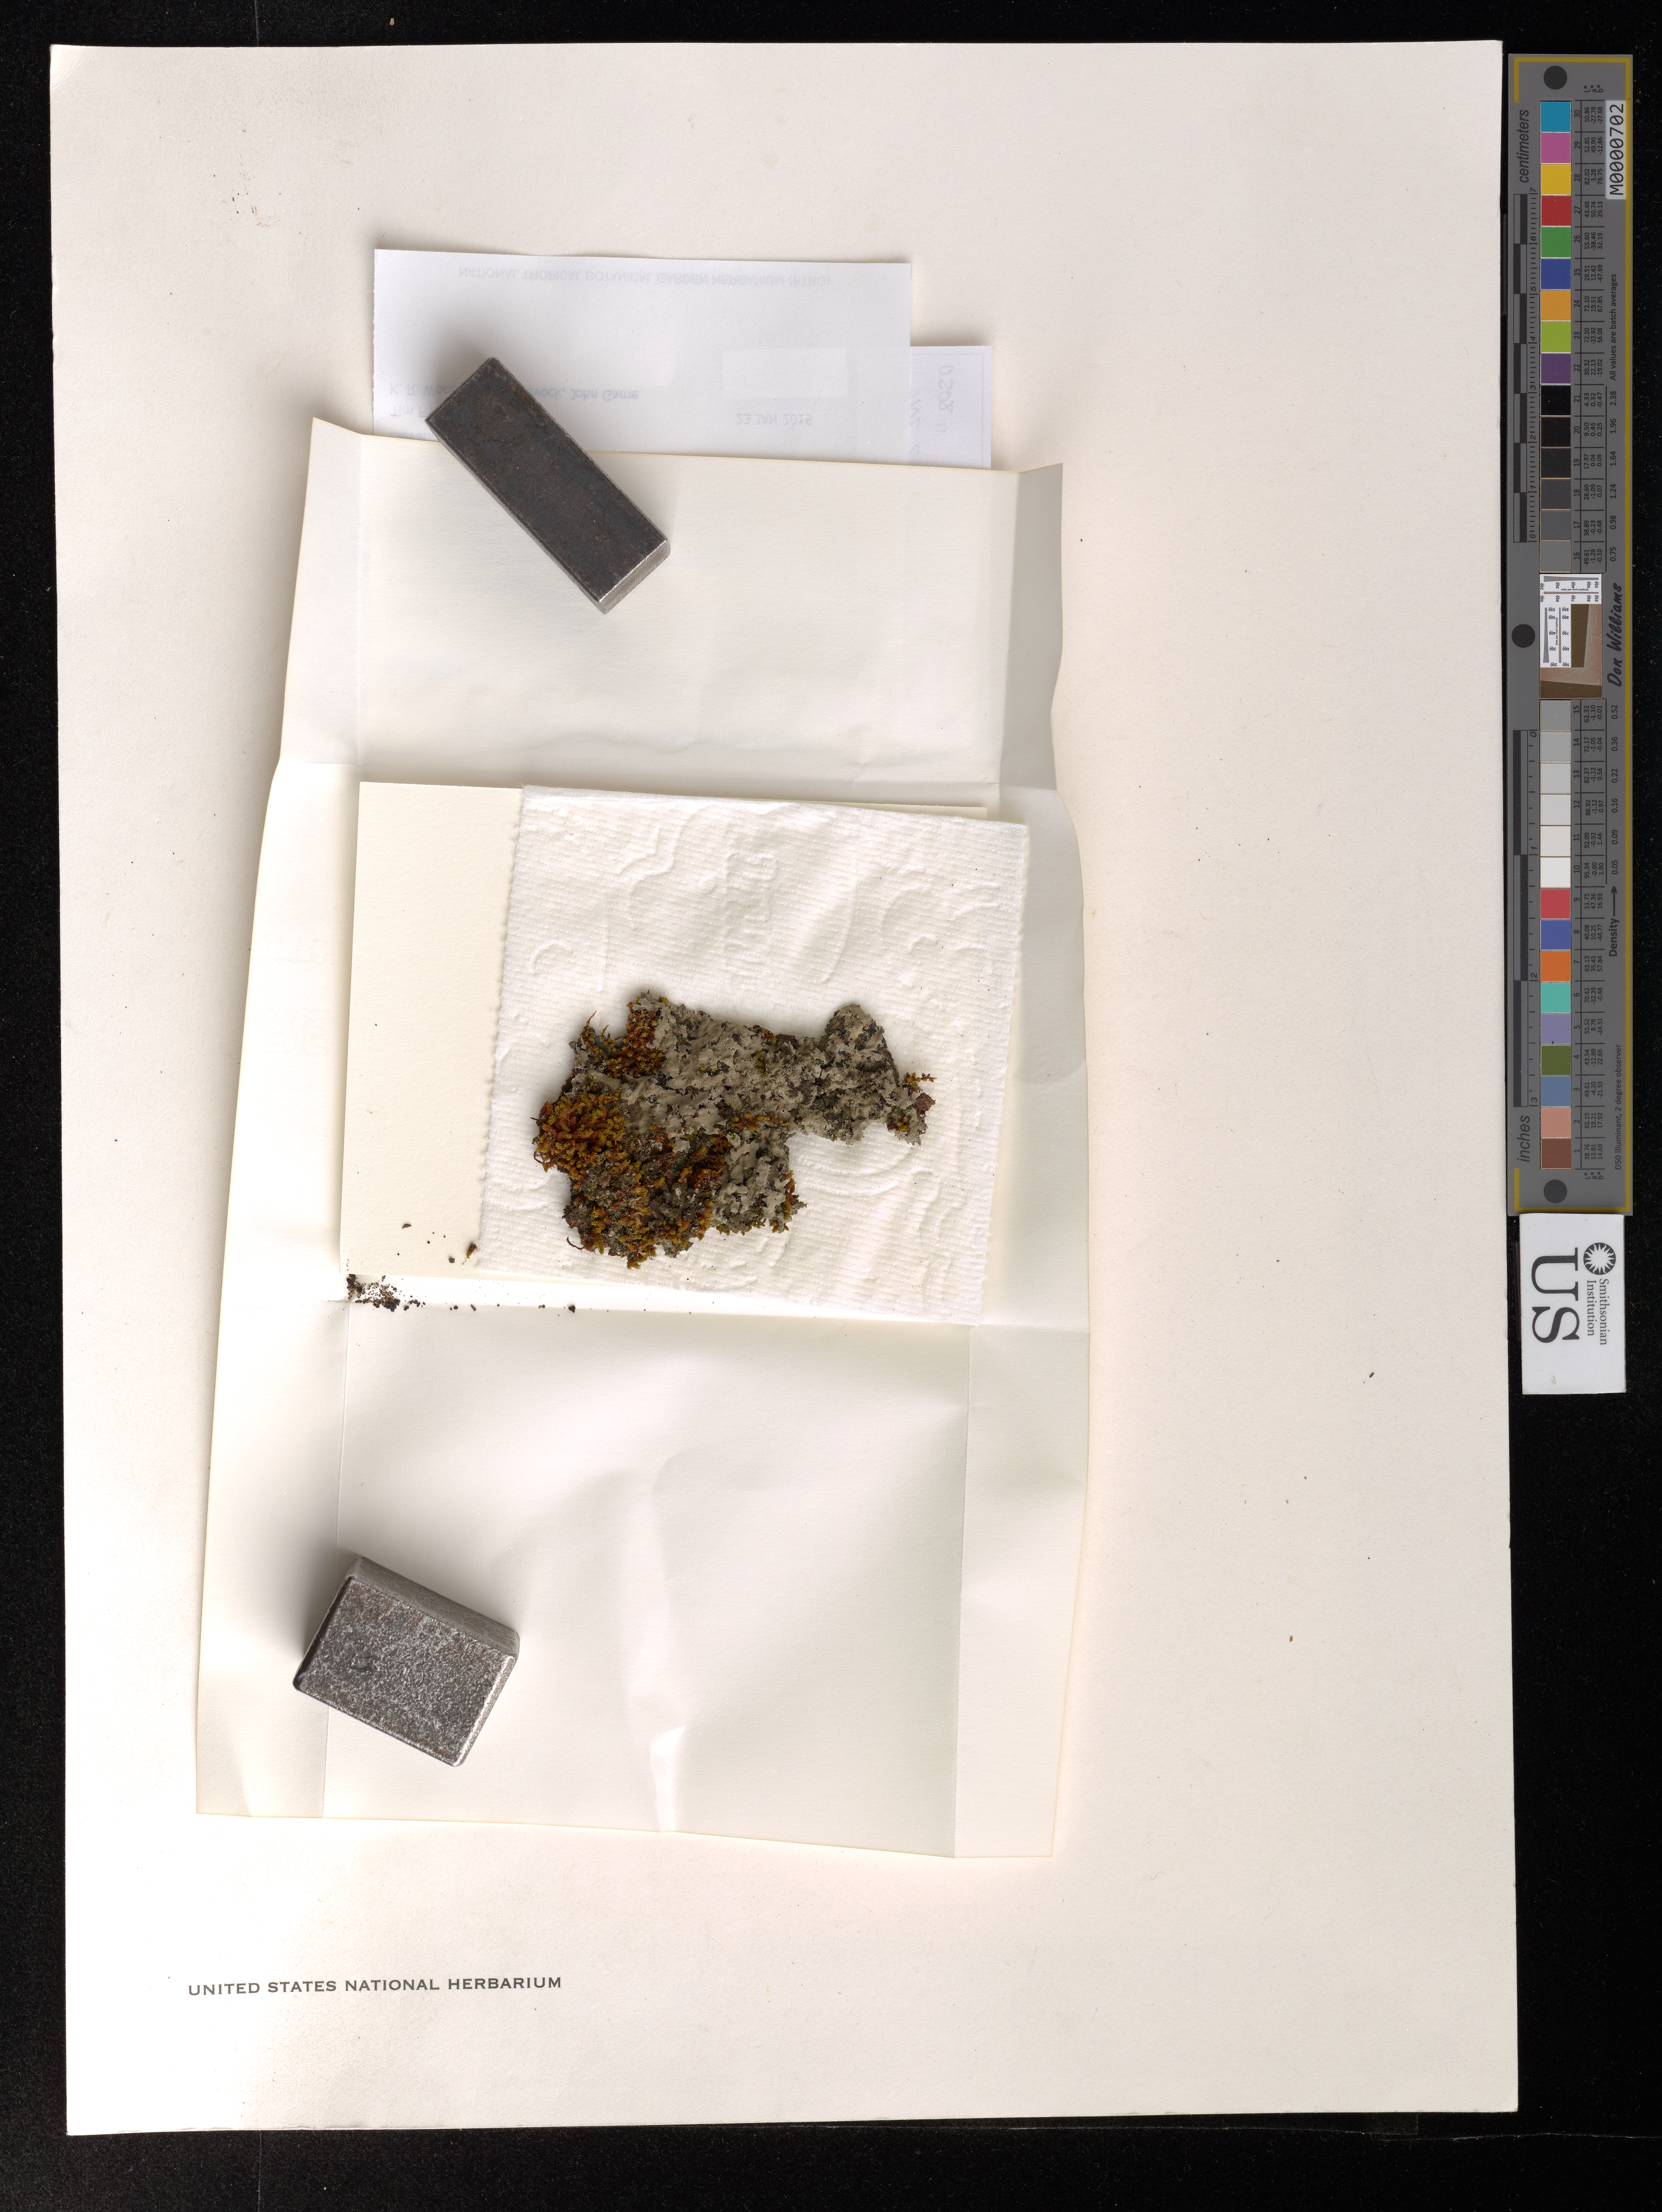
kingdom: Fungi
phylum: Ascomycota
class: Lecanoromycetes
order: Peltigerales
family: Pannariaceae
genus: Pannaria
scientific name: Pannaria elatior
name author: Stirt.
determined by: Smith, C. W.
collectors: T. W. Flynn, J. R. Shevock & J. Game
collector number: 8050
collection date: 2015-01-23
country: United States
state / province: Hawaii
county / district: Kauai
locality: Kauai Waimea District. Kokee State Park. Honopu trail.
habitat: Acacia koa/Metrosideros poylmorpha mixed mesic forest. W/ Psychotria, Dodonaea, Dicranpteris, Melicope barbigera and Melicope anisata.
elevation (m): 8050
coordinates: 22.147278, -159.654639